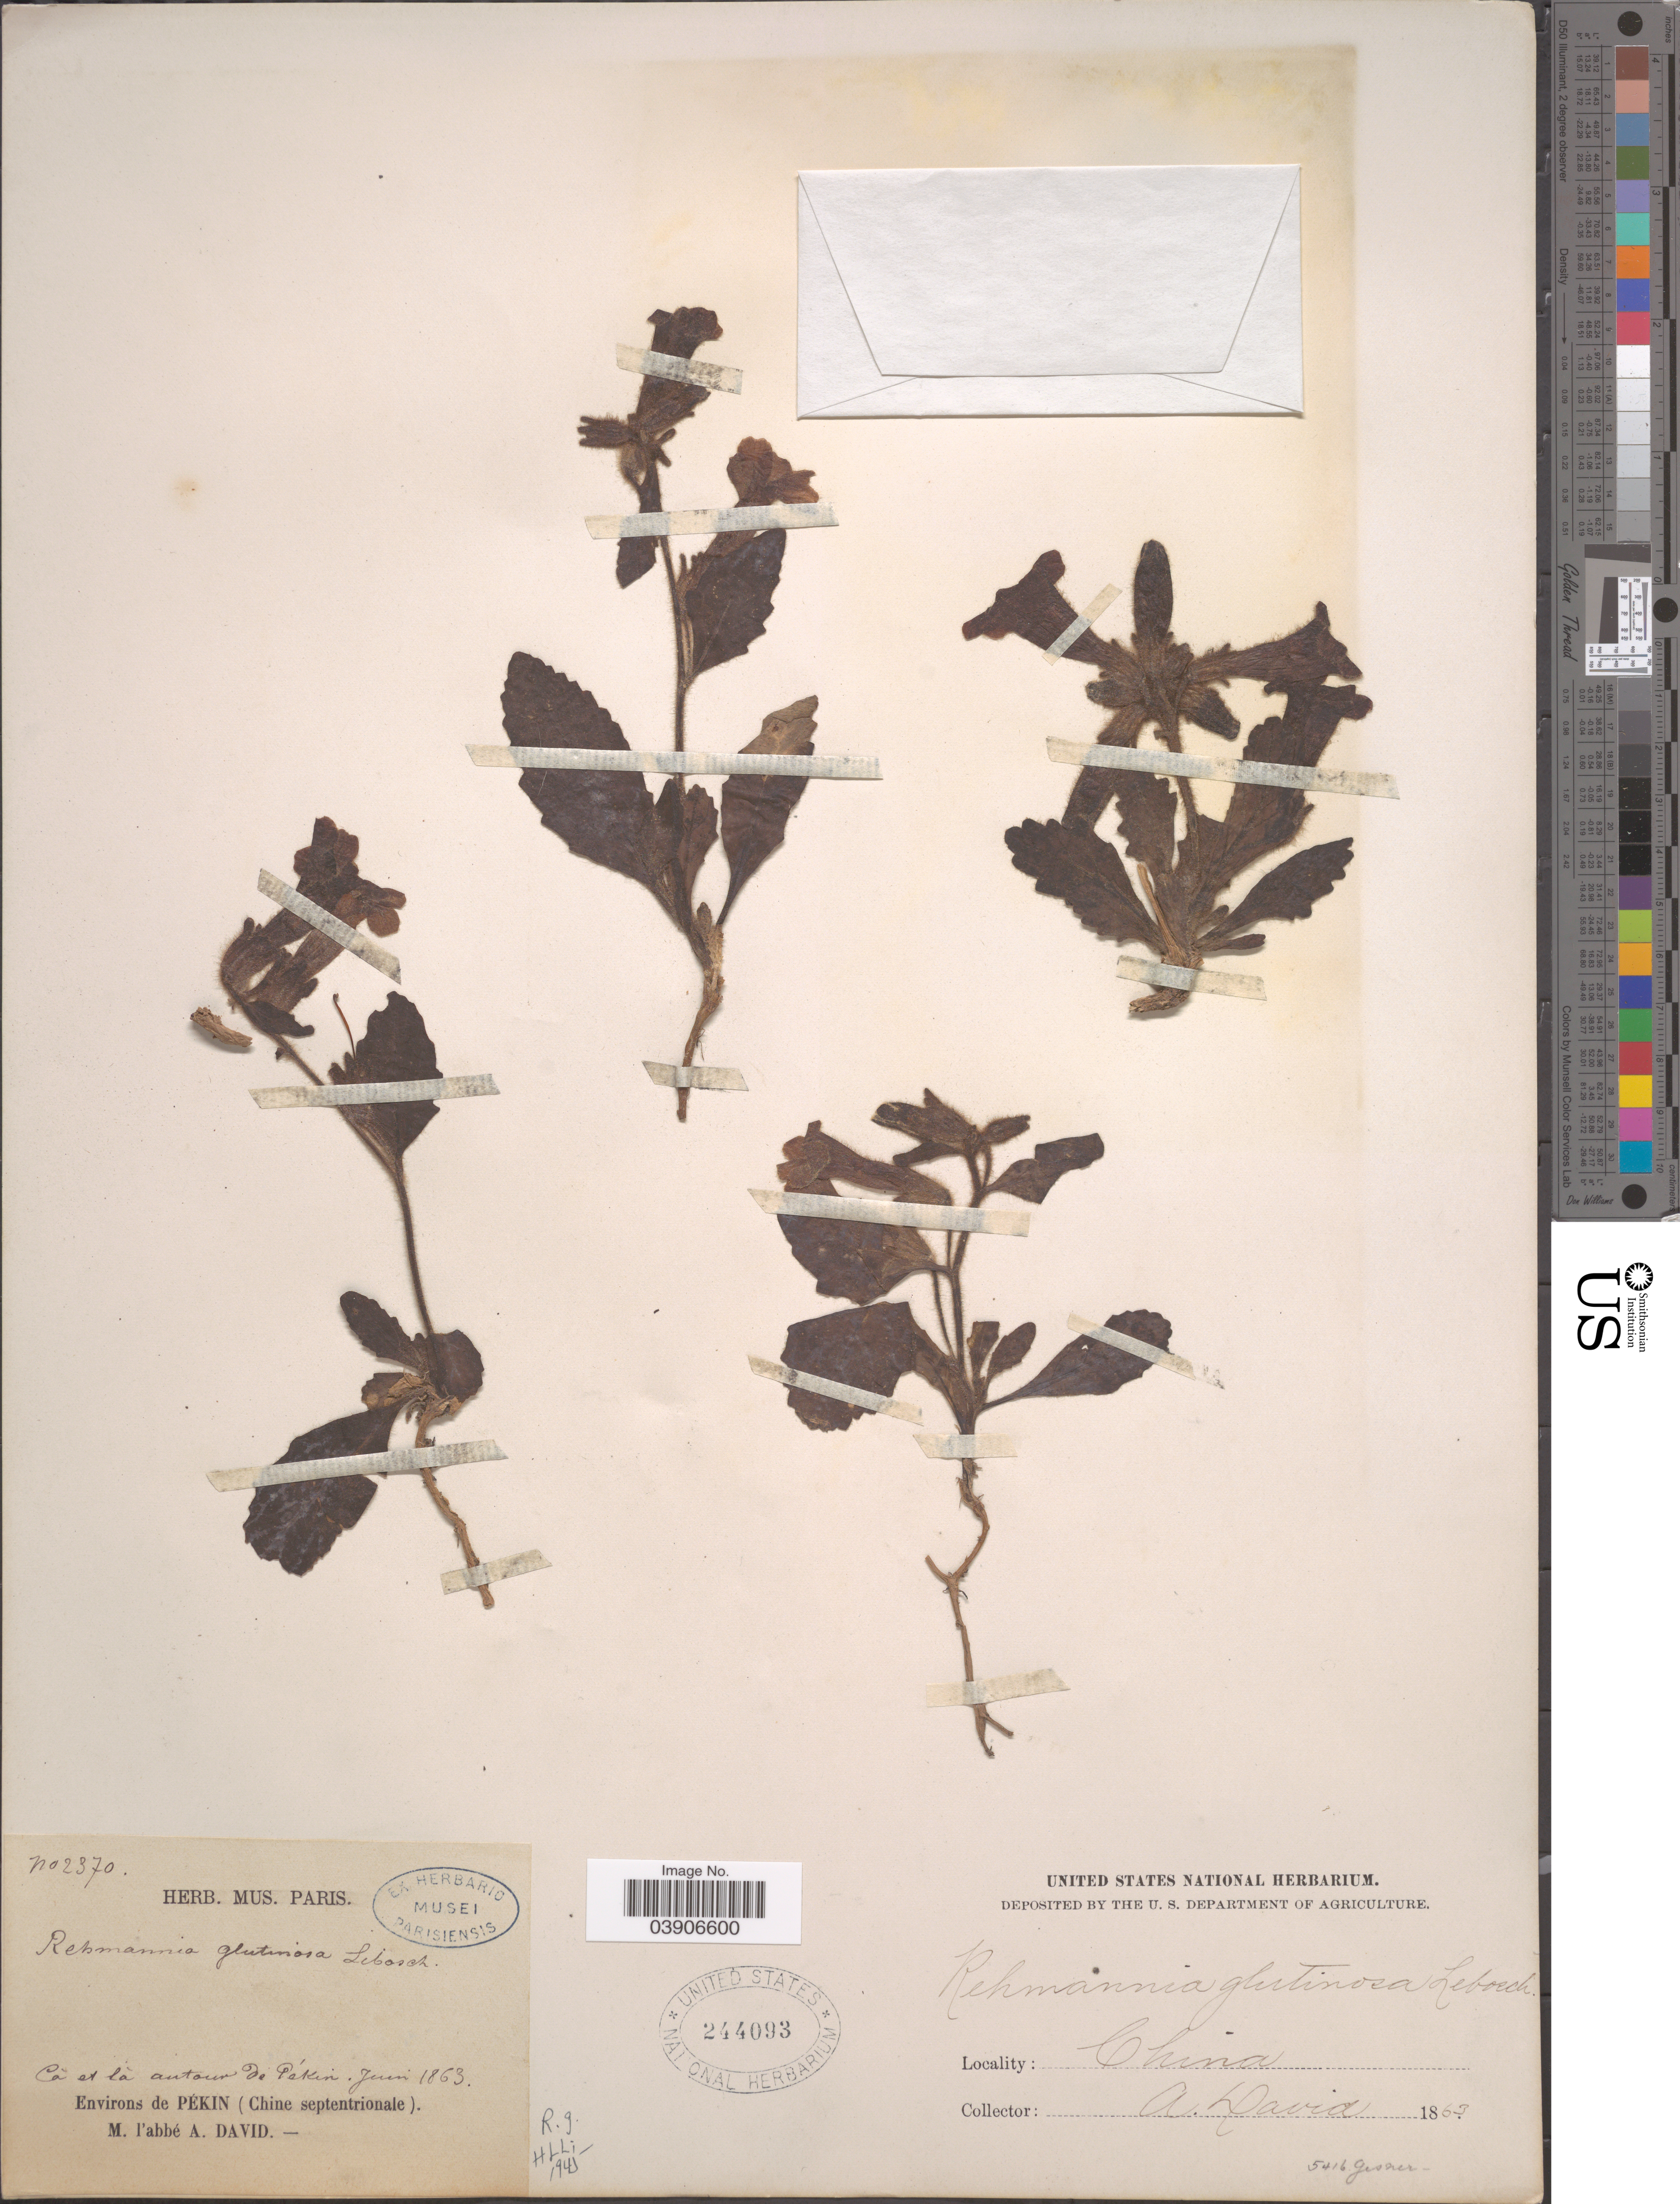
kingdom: Plantae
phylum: Tracheophyta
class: Magnoliopsida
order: Lamiales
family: Rehmanniaceae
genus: Rehmannia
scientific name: Rehmannia glutinosa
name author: (Gaertn.) DC.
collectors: A. David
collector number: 2370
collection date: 1863-06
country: China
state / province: Beijing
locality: Cáet lá antour de Pékin. Environs de Pékin (Chine septentrionale).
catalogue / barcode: US 244093